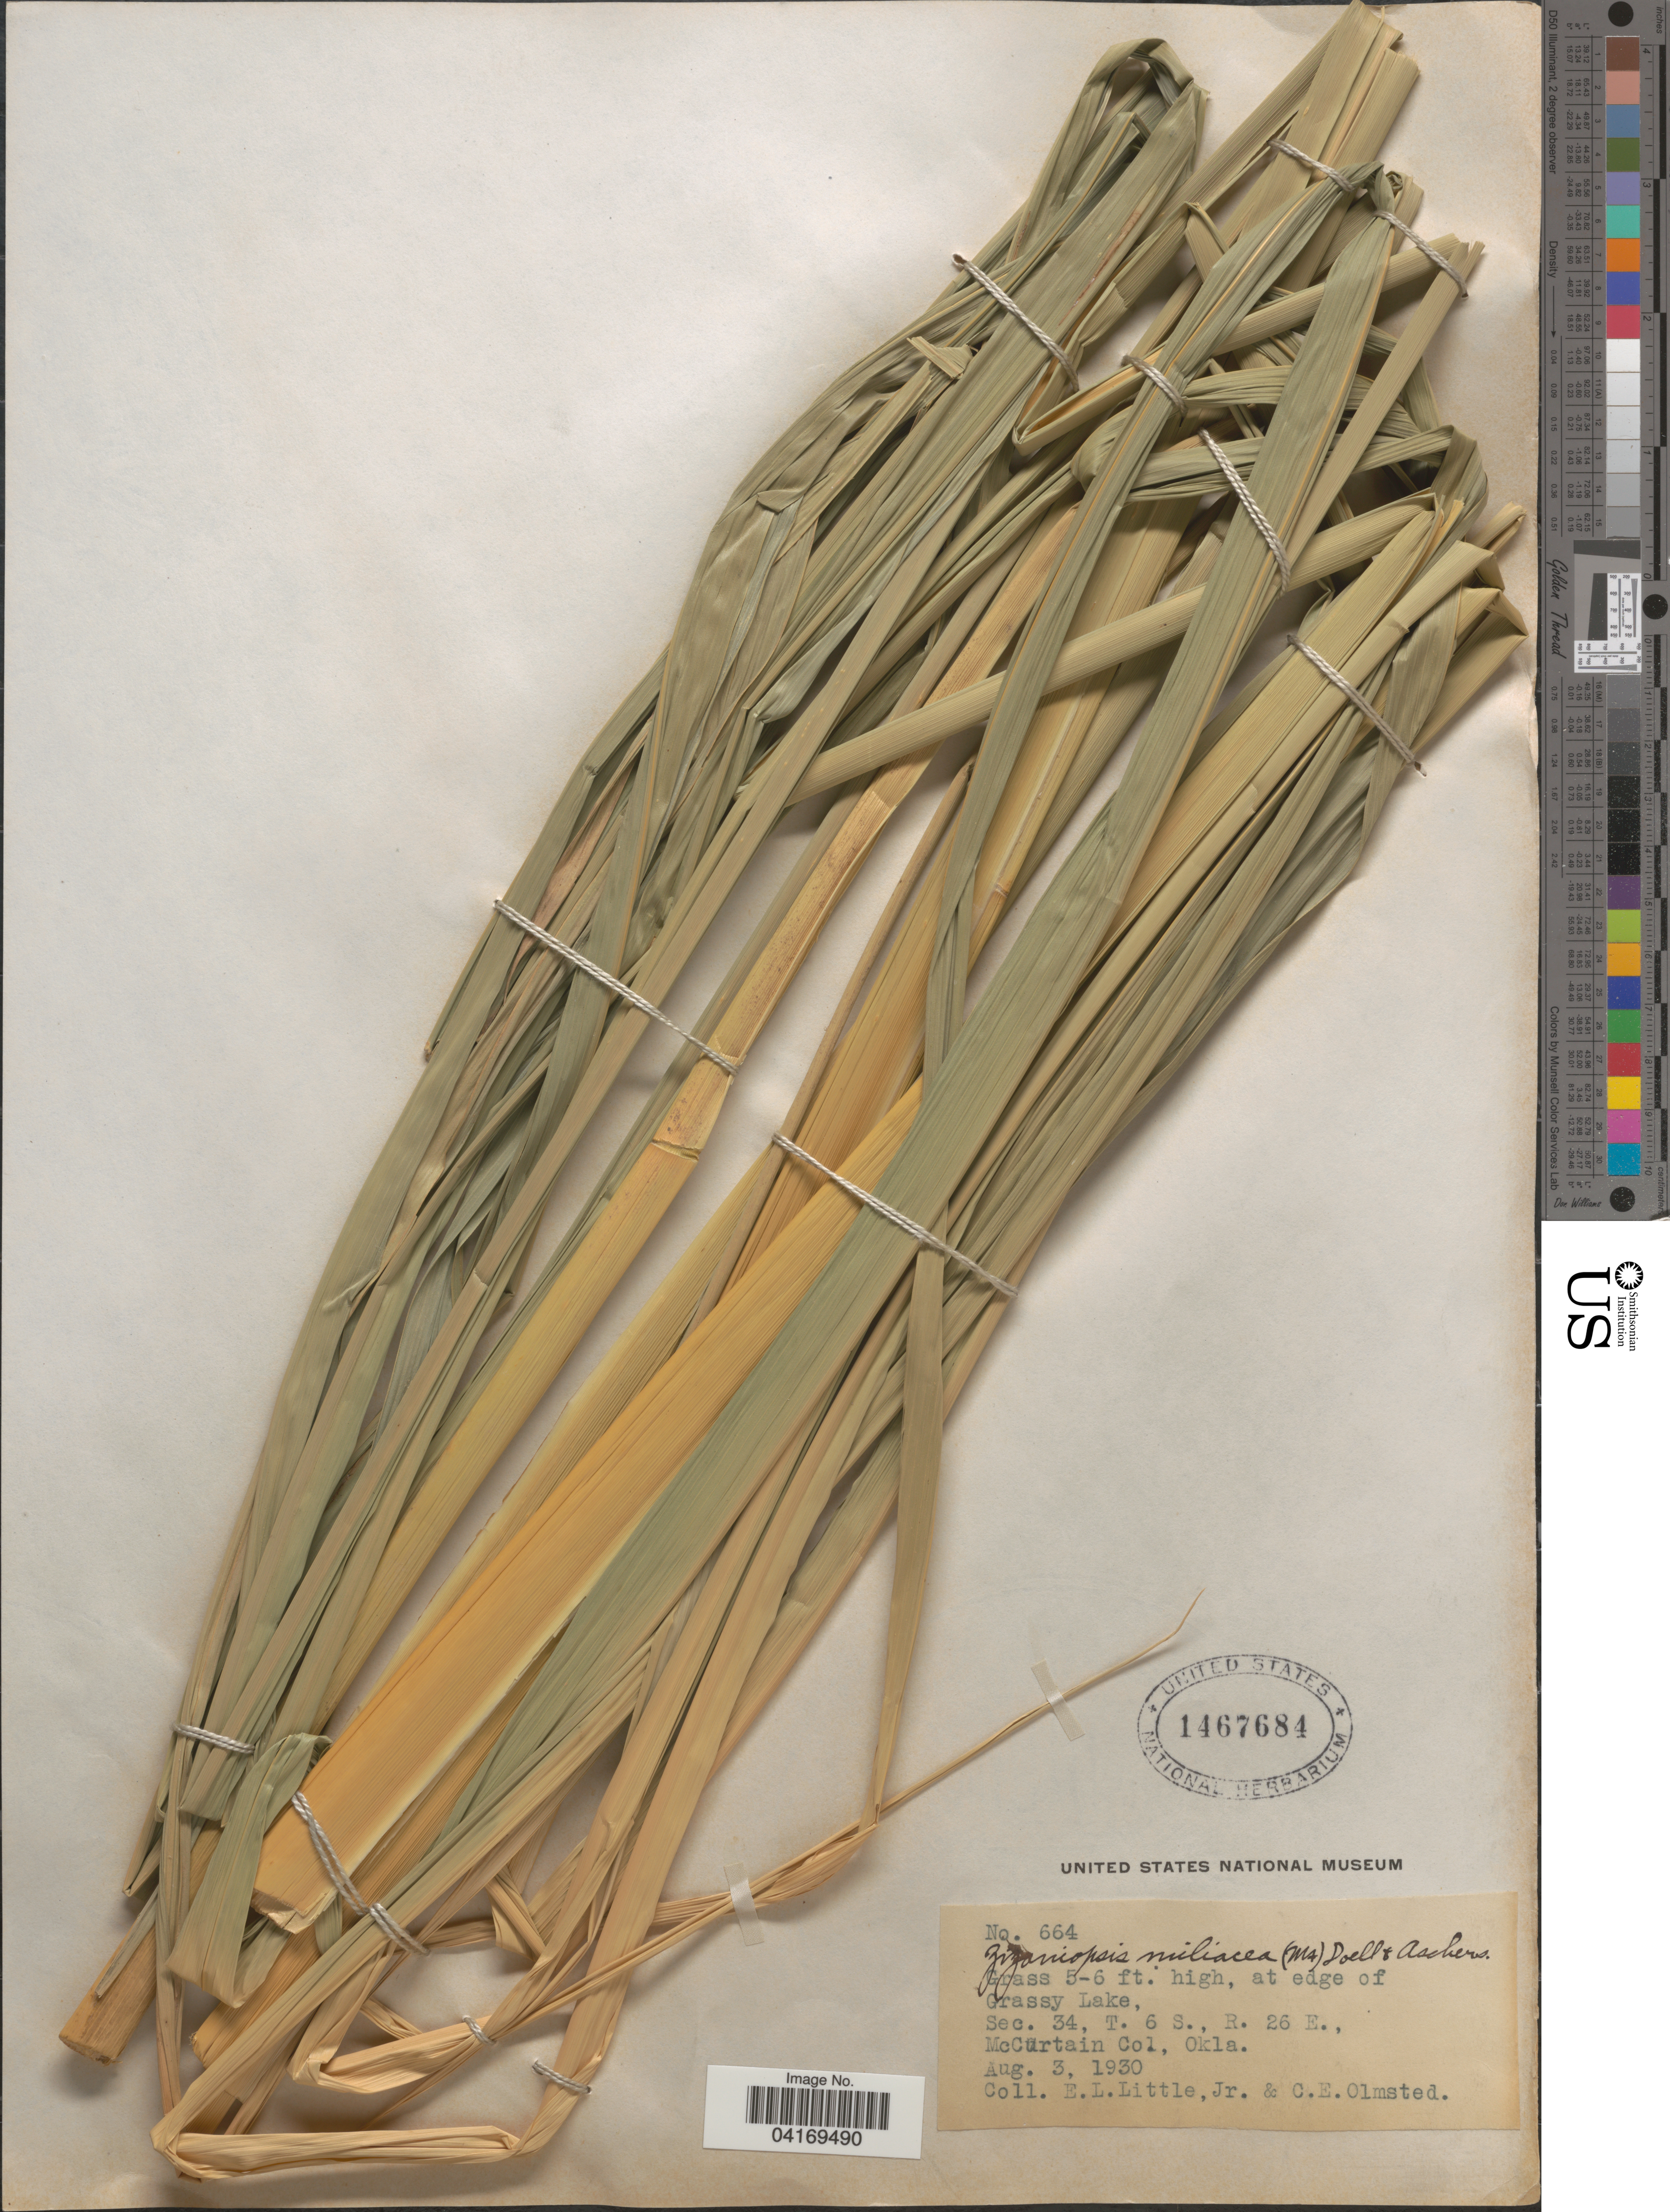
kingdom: Plantae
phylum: Tracheophyta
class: Liliopsida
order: Poales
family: Poaceae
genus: Zizaniopsis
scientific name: Zizaniopsis miliacea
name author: (Michx.) Döll & Asch.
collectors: E. L. Little & C. Olmsted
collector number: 664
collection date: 1930-08-03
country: United States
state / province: Oklahoma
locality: At edge of Grassy Lake, Sec. 34, T. 6 S., R. 26 E., McCurtain Co.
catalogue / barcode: US 1467684